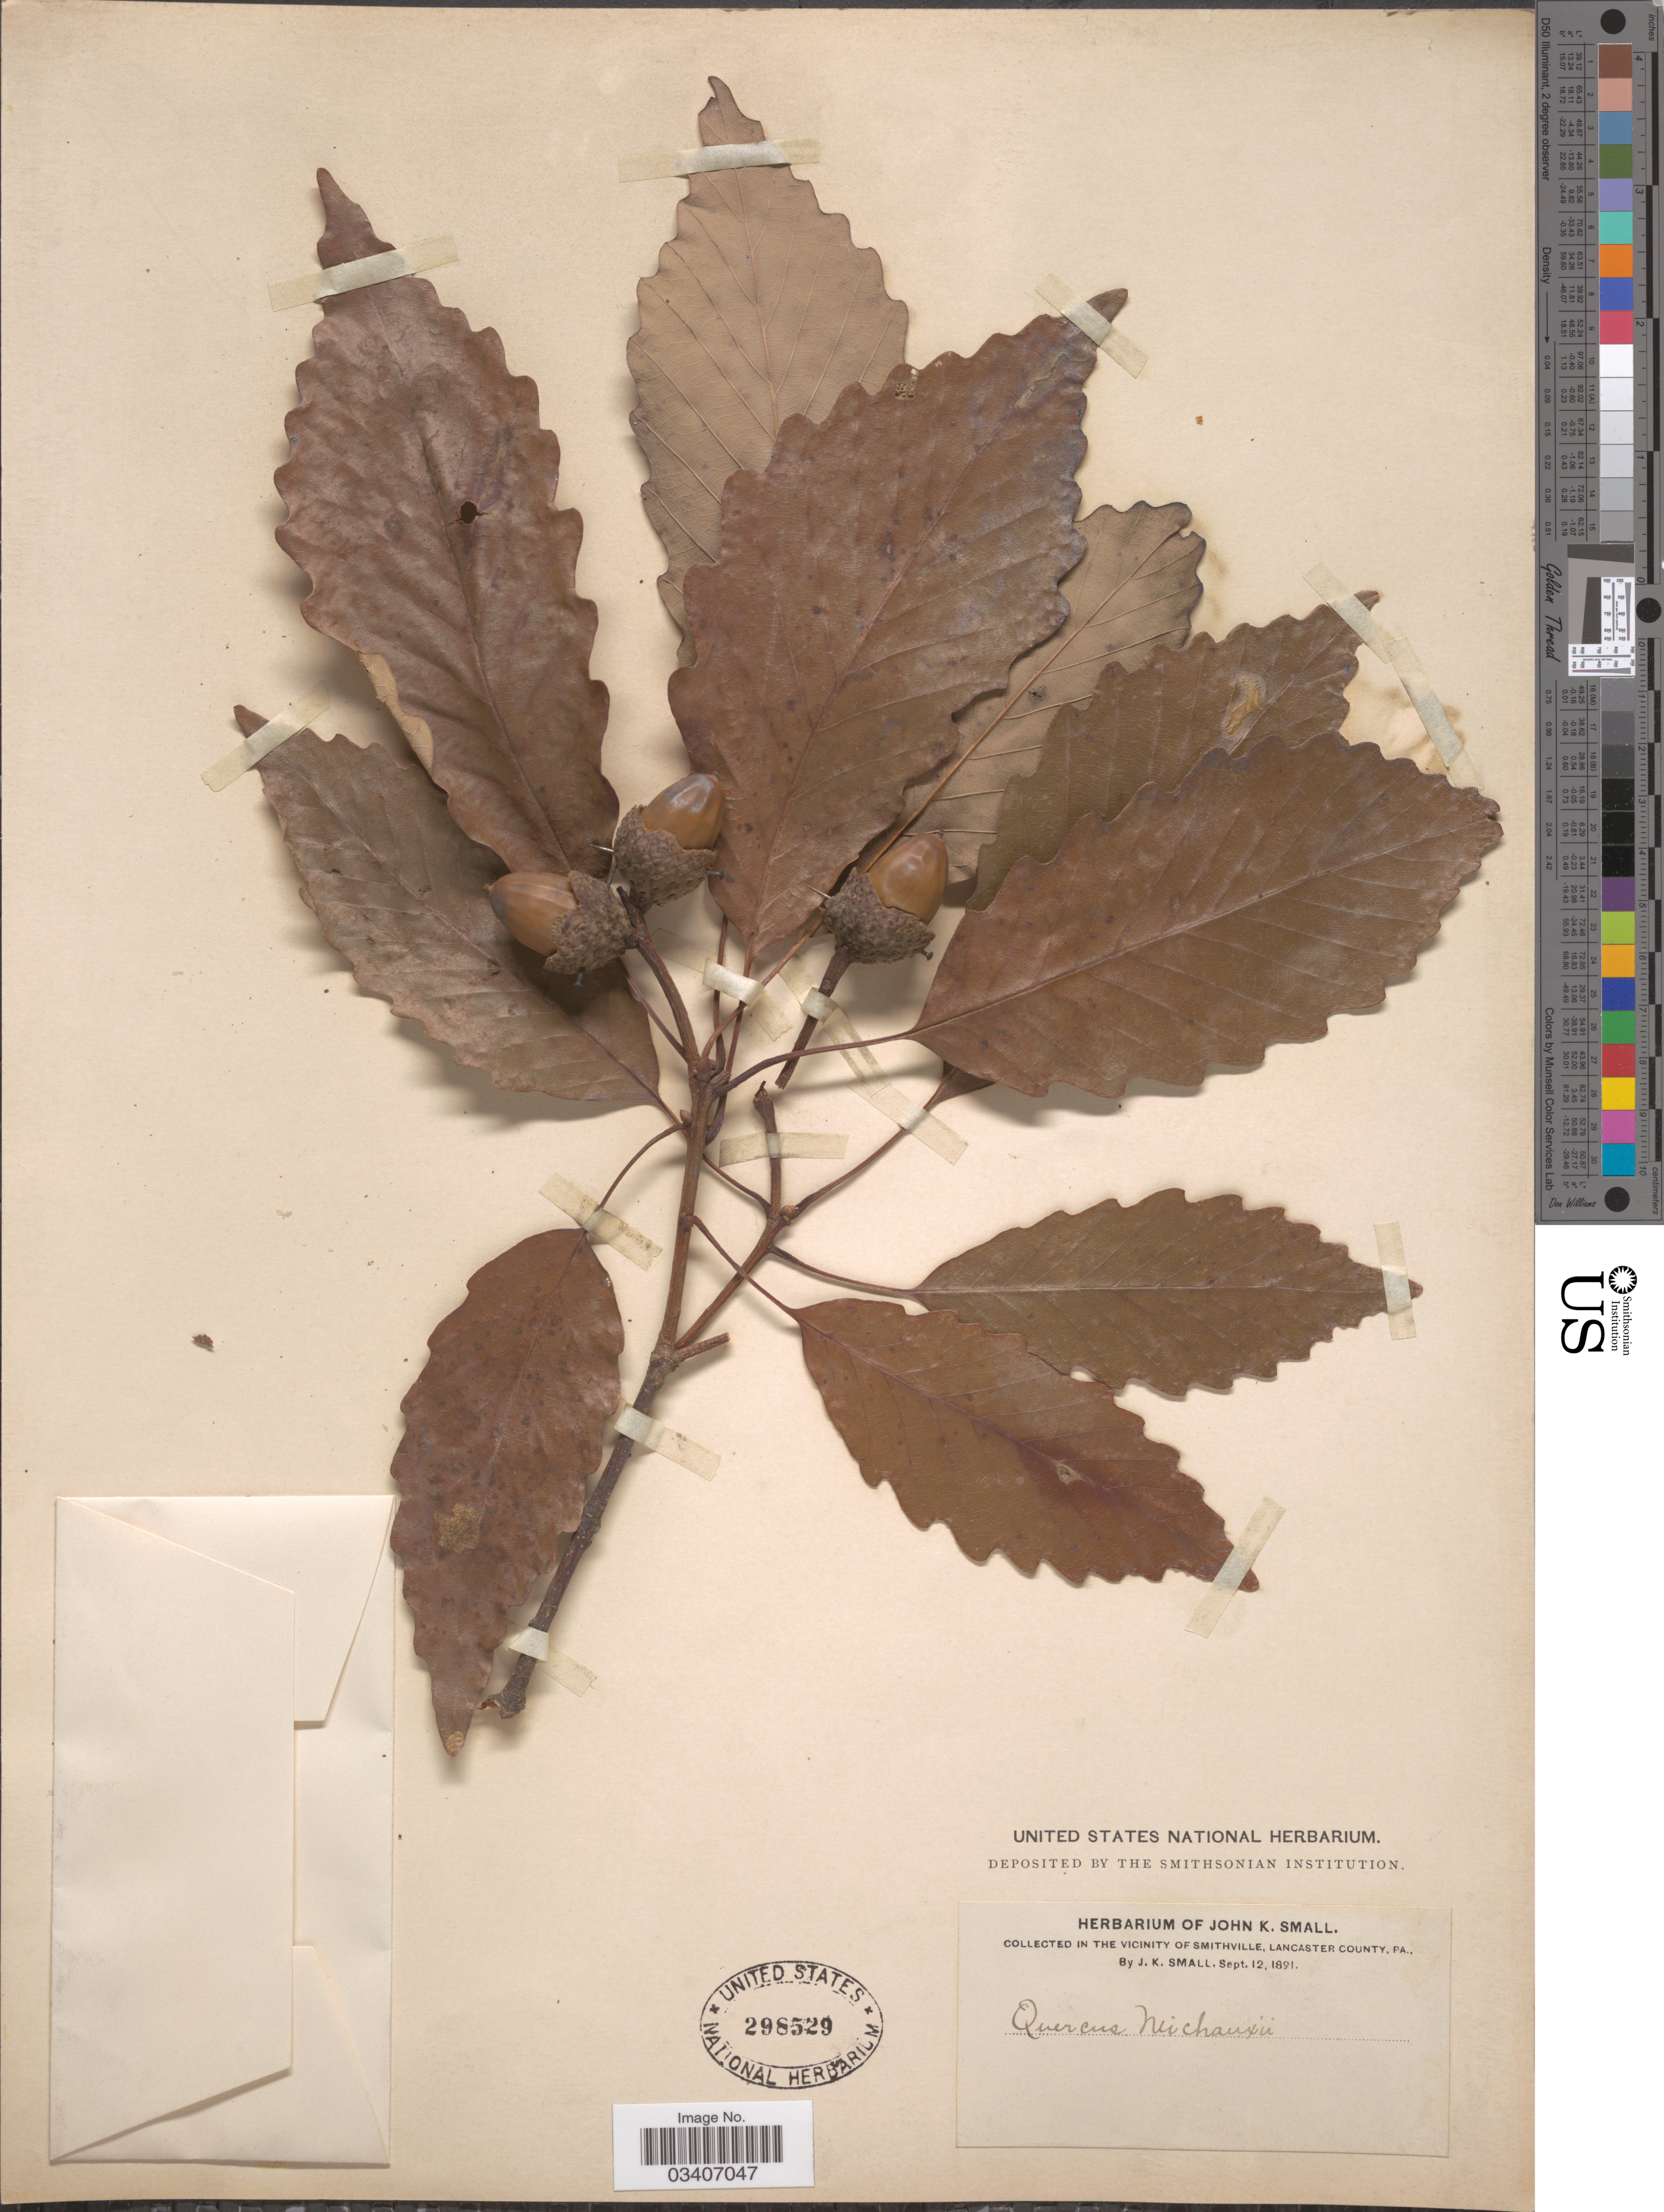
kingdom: Plantae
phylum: Tracheophyta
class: Magnoliopsida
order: Fagales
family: Fagaceae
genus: Quercus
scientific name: Quercus montana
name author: Willd.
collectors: J. K. Small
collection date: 1891-09-12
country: United States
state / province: Pennsylvania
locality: In the vicinity of Smithville, Lancaster County.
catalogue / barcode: US 298529